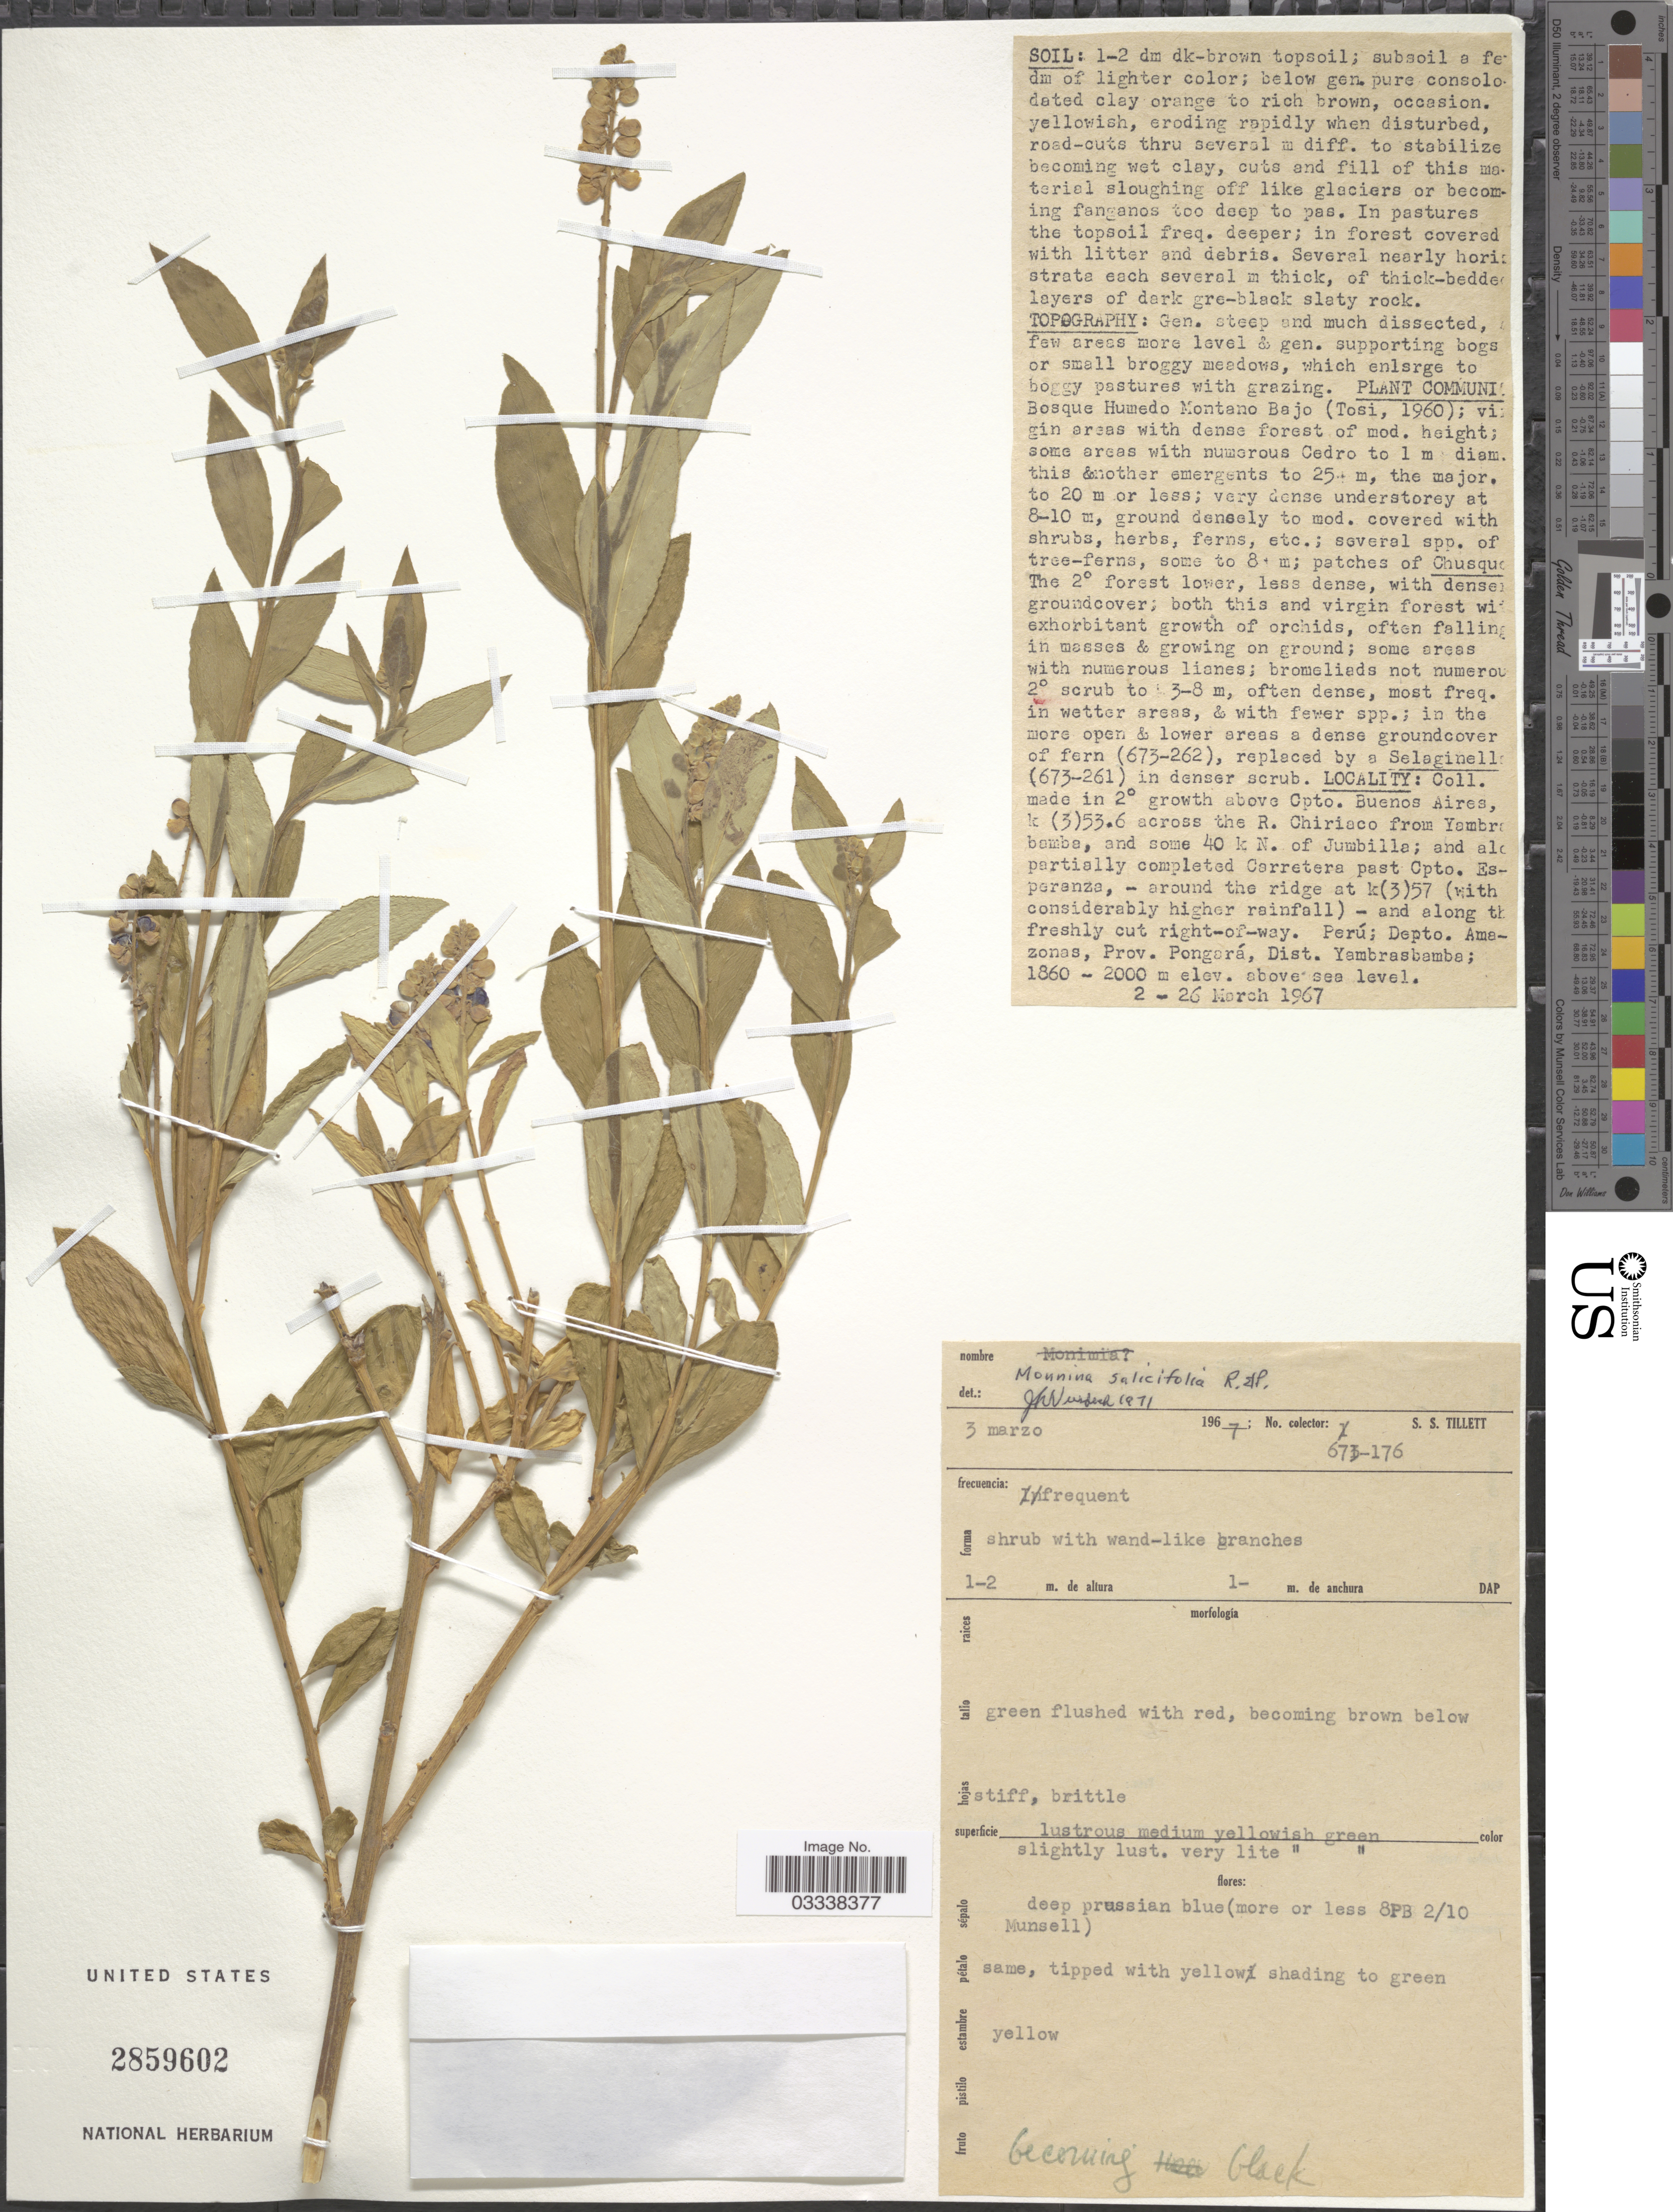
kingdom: Plantae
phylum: Tracheophyta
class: Magnoliopsida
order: Fabales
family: Polygalaceae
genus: Monnina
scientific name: Monnina salicifolia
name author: Ruiz & Pav.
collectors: S. S. Tillett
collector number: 671*-176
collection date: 1967-03-03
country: Peru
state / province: Amazonas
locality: Depto. Amazonas, Prov. Pongará, Dist. Yambrasbamba.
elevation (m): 1860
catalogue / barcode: US 2859602